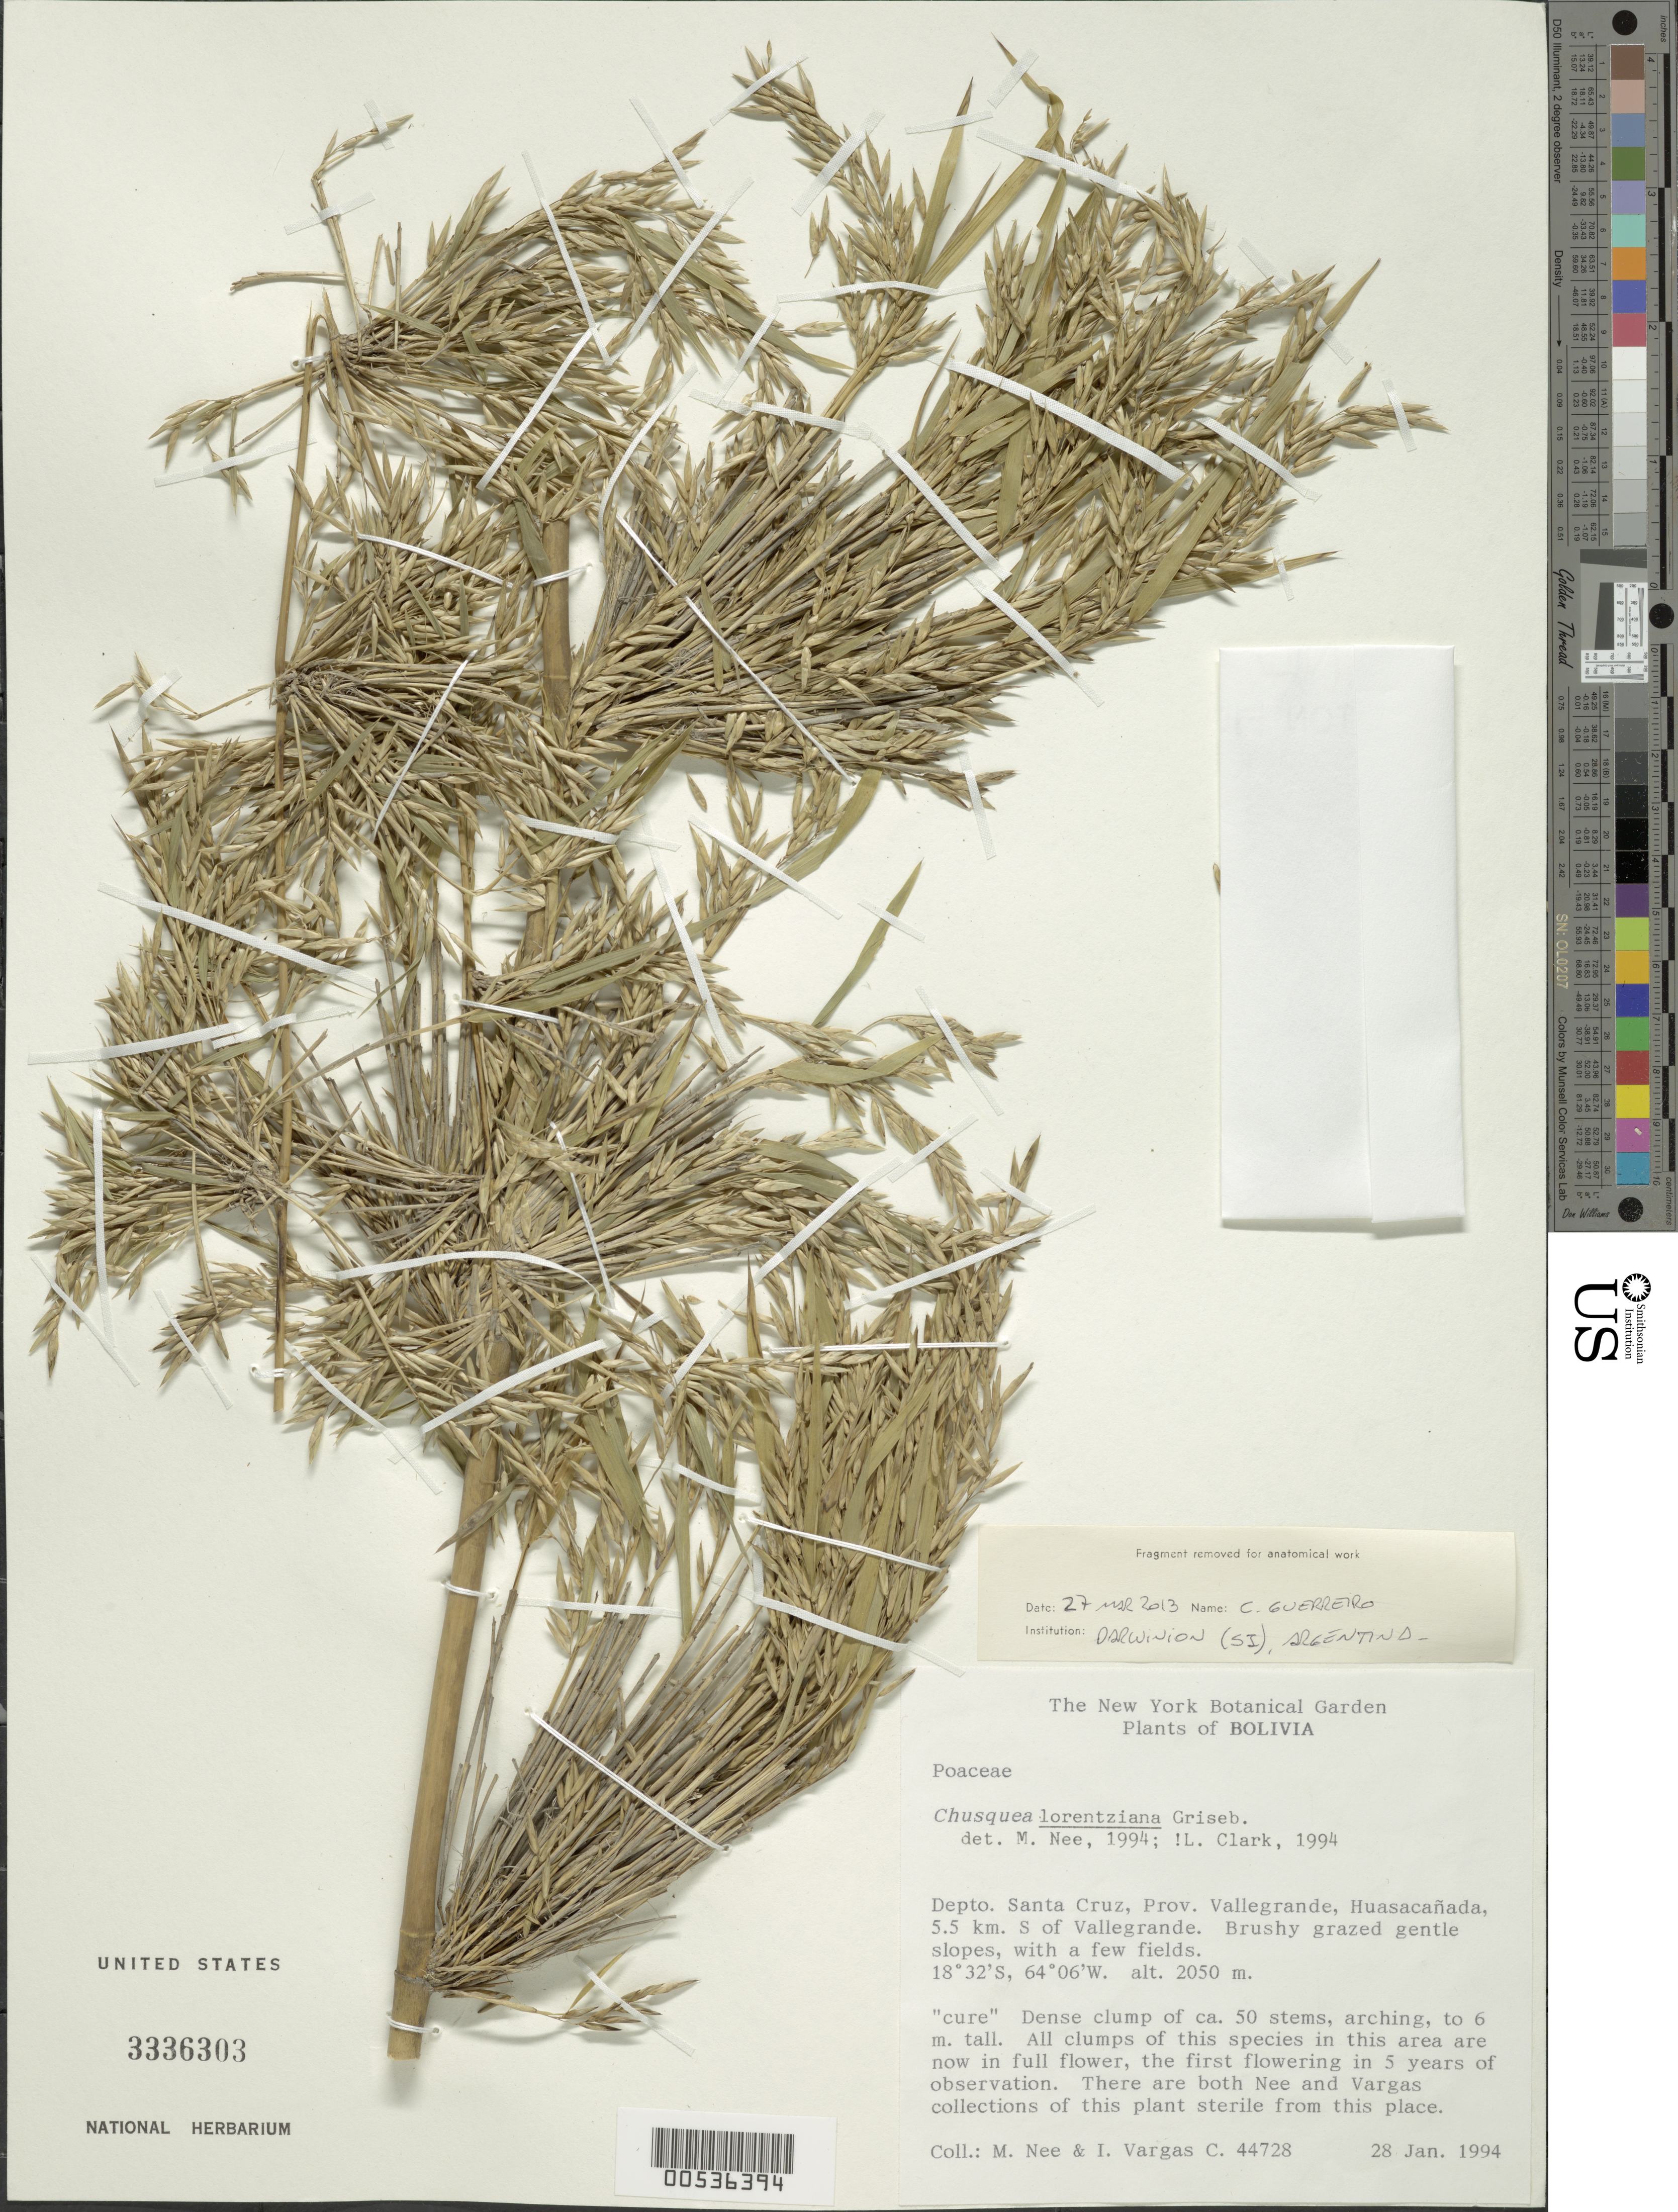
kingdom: Plantae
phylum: Tracheophyta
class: Liliopsida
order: Poales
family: Poaceae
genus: Chusquea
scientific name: Chusquea lorentziana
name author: Griseb.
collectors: M. Nee & I. G. Vargas C.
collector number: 44728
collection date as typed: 28 Jan 1994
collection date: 1994-01-28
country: Bolivia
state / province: Santa Cruz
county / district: Vallegrande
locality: E of Pucara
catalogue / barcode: US 3336303